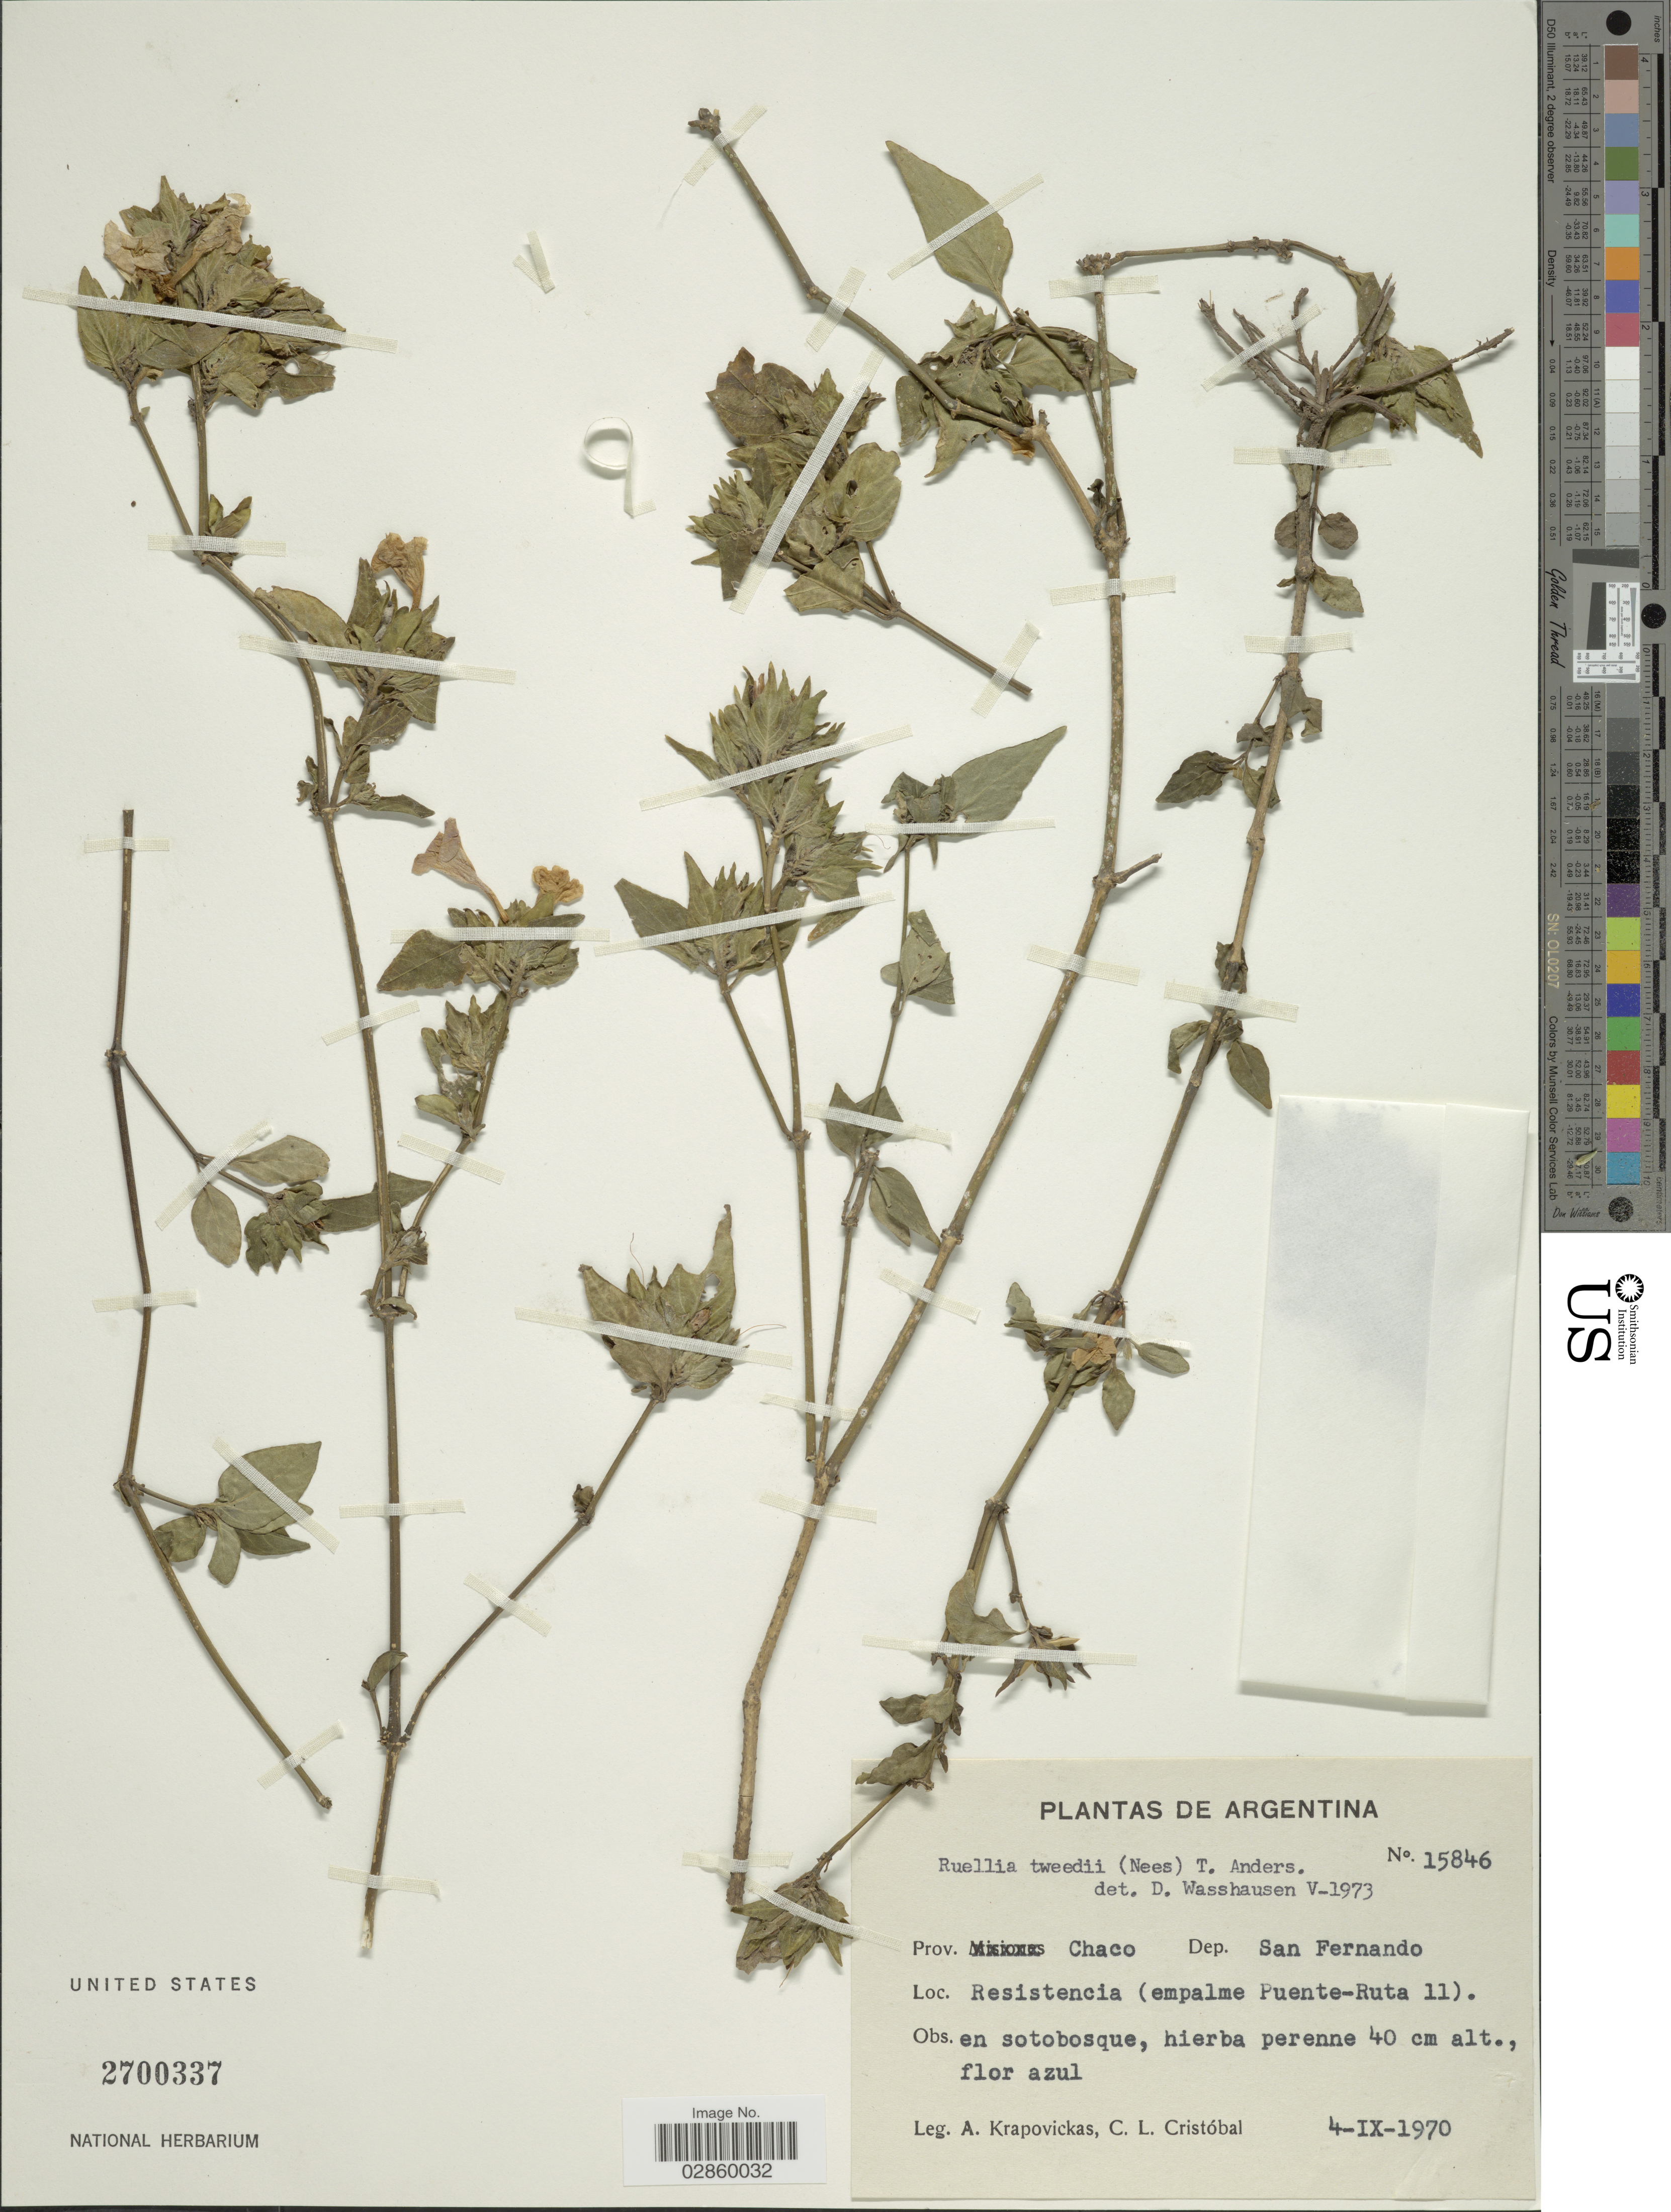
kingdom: Plantae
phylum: Tracheophyta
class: Magnoliopsida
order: Lamiales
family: Acanthaceae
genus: Ruellia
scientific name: Ruellia erythropus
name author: (Nees) Lindau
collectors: A. Krapovickas & C. L. Cristóbal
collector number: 15846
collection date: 1970-09-04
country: Argentina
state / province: Chaco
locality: Prov. Chaco, Dep. San Fernando, Resistencia (empalme Puente-Ruta 11).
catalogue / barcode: US 2700337